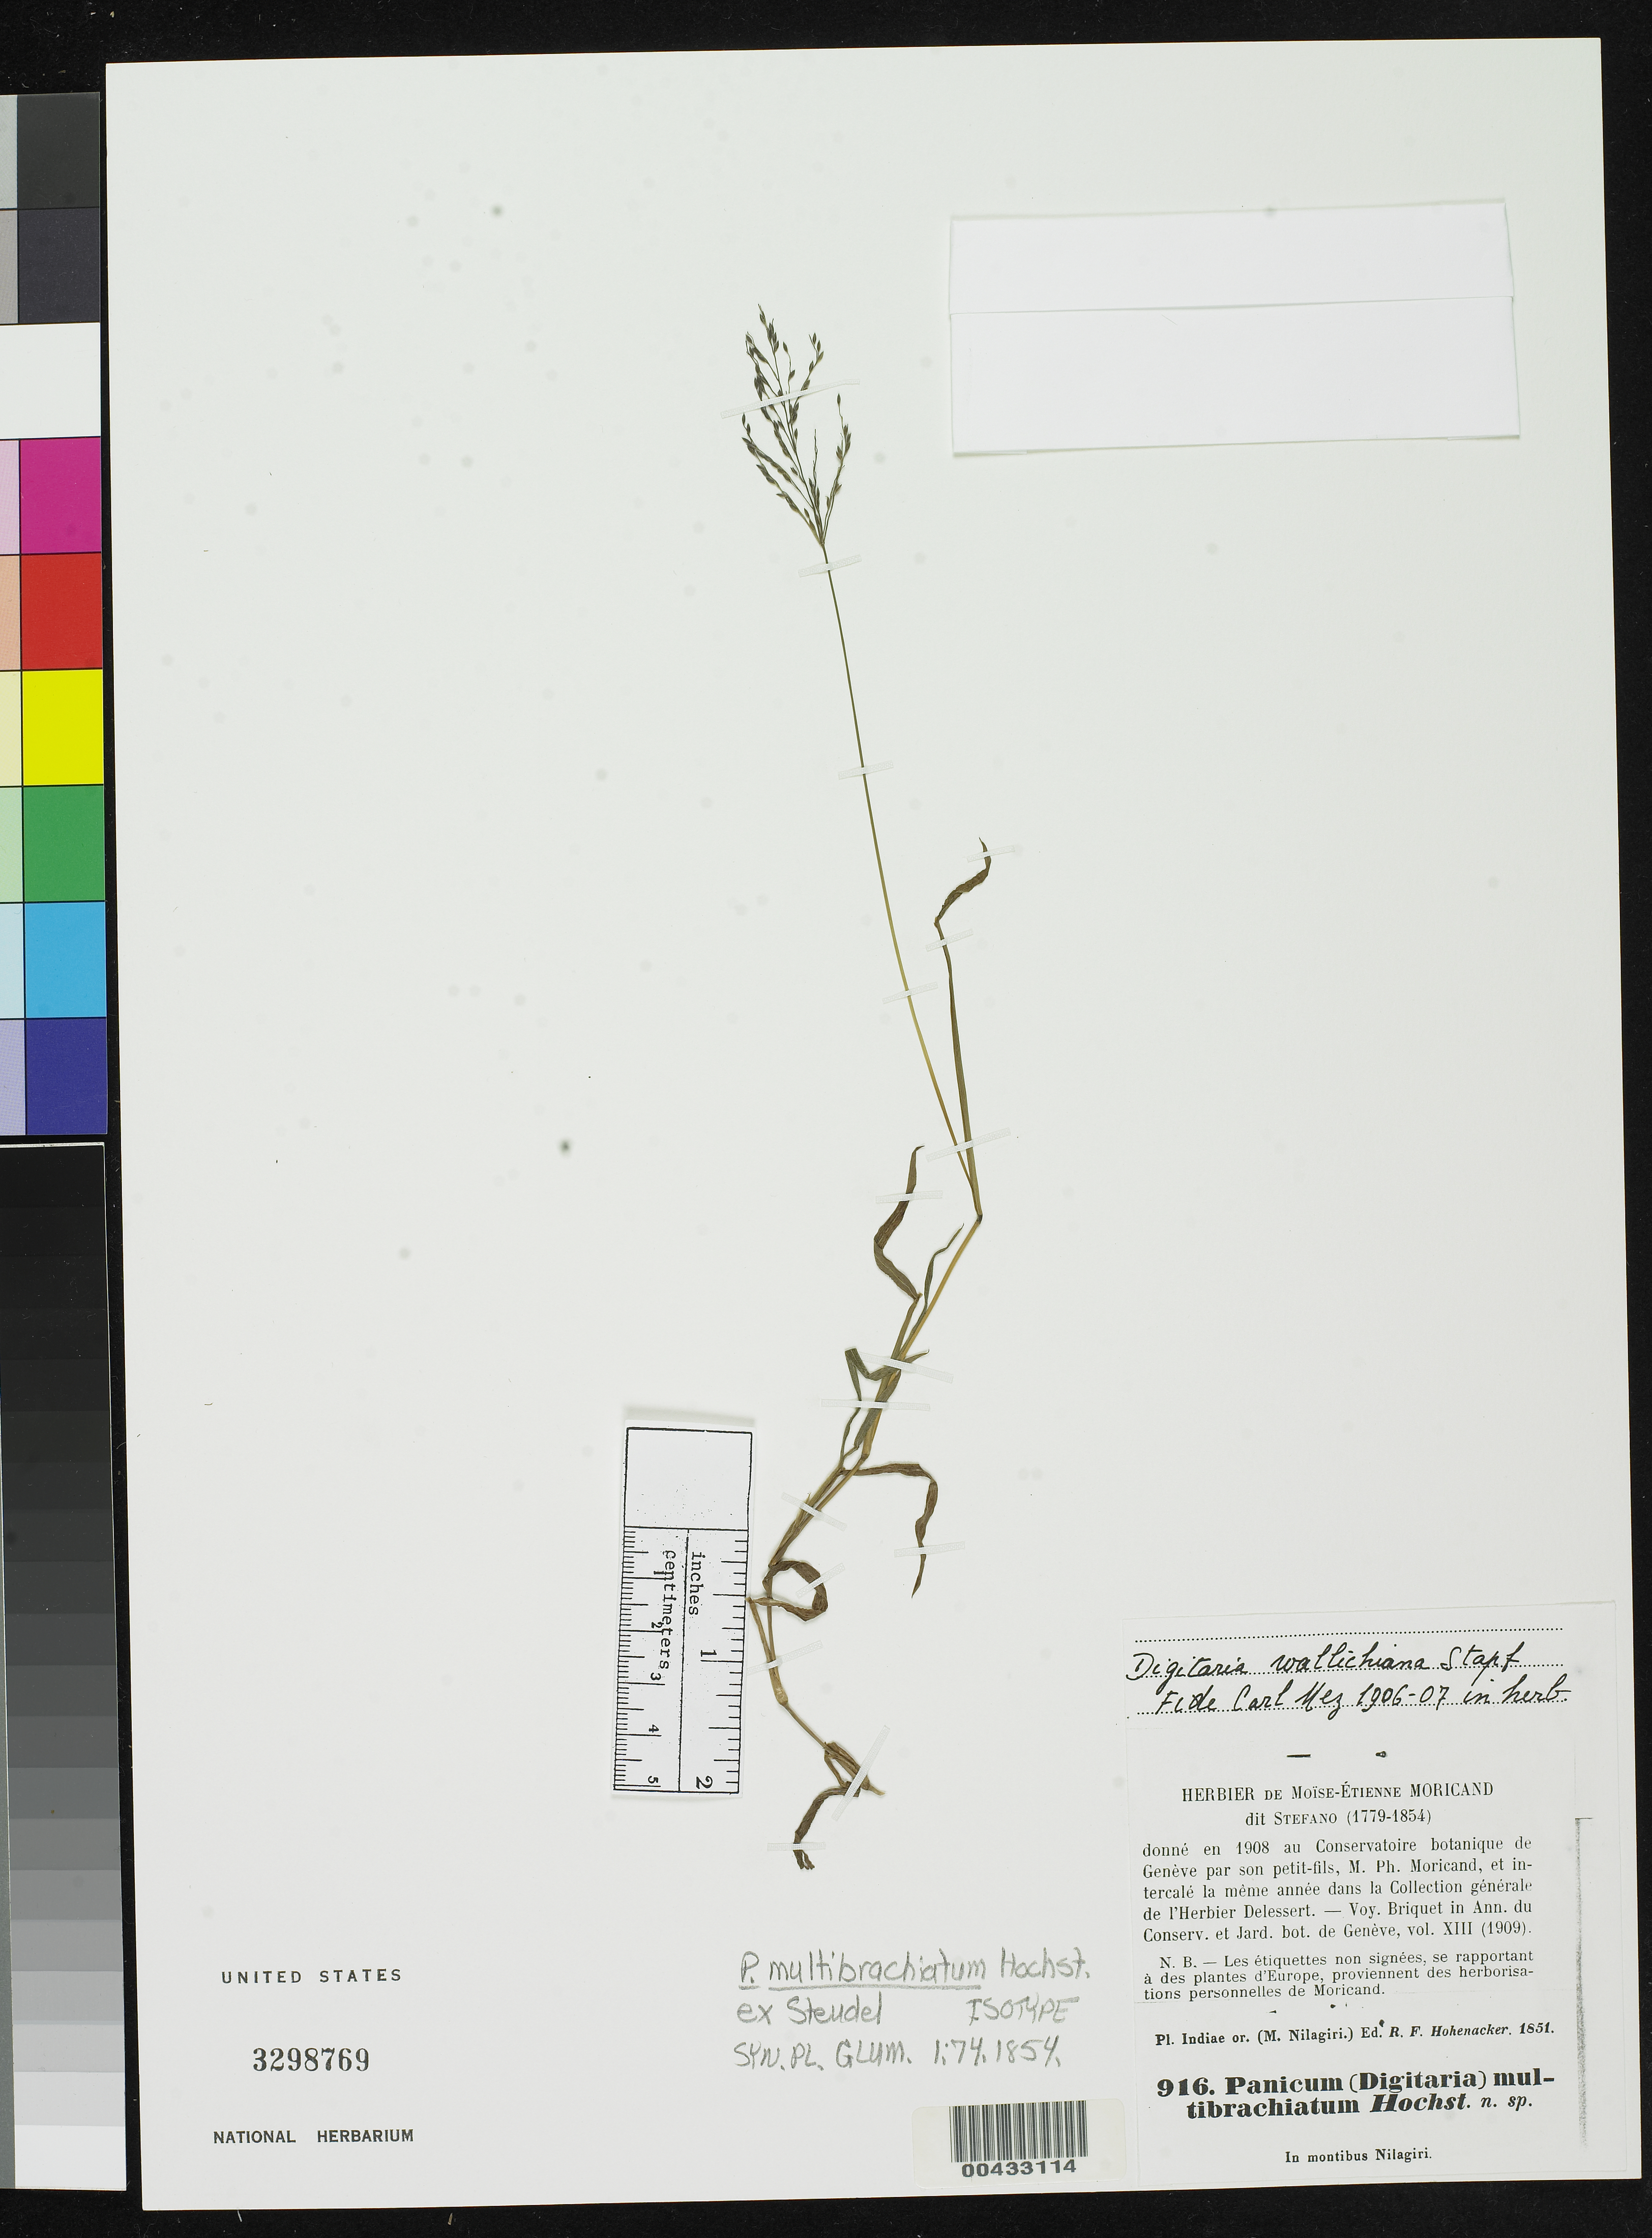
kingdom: Plantae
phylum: Tracheophyta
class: Liliopsida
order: Poales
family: Poaceae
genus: Panicum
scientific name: Panicum multibrachiatum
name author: Hochst. ex Steud.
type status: Isotype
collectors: R. F. Hohenacker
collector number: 916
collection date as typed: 1851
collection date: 1851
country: India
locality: In montibus Nilagiri. [In mountains of Nilagiri].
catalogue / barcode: US 3298769